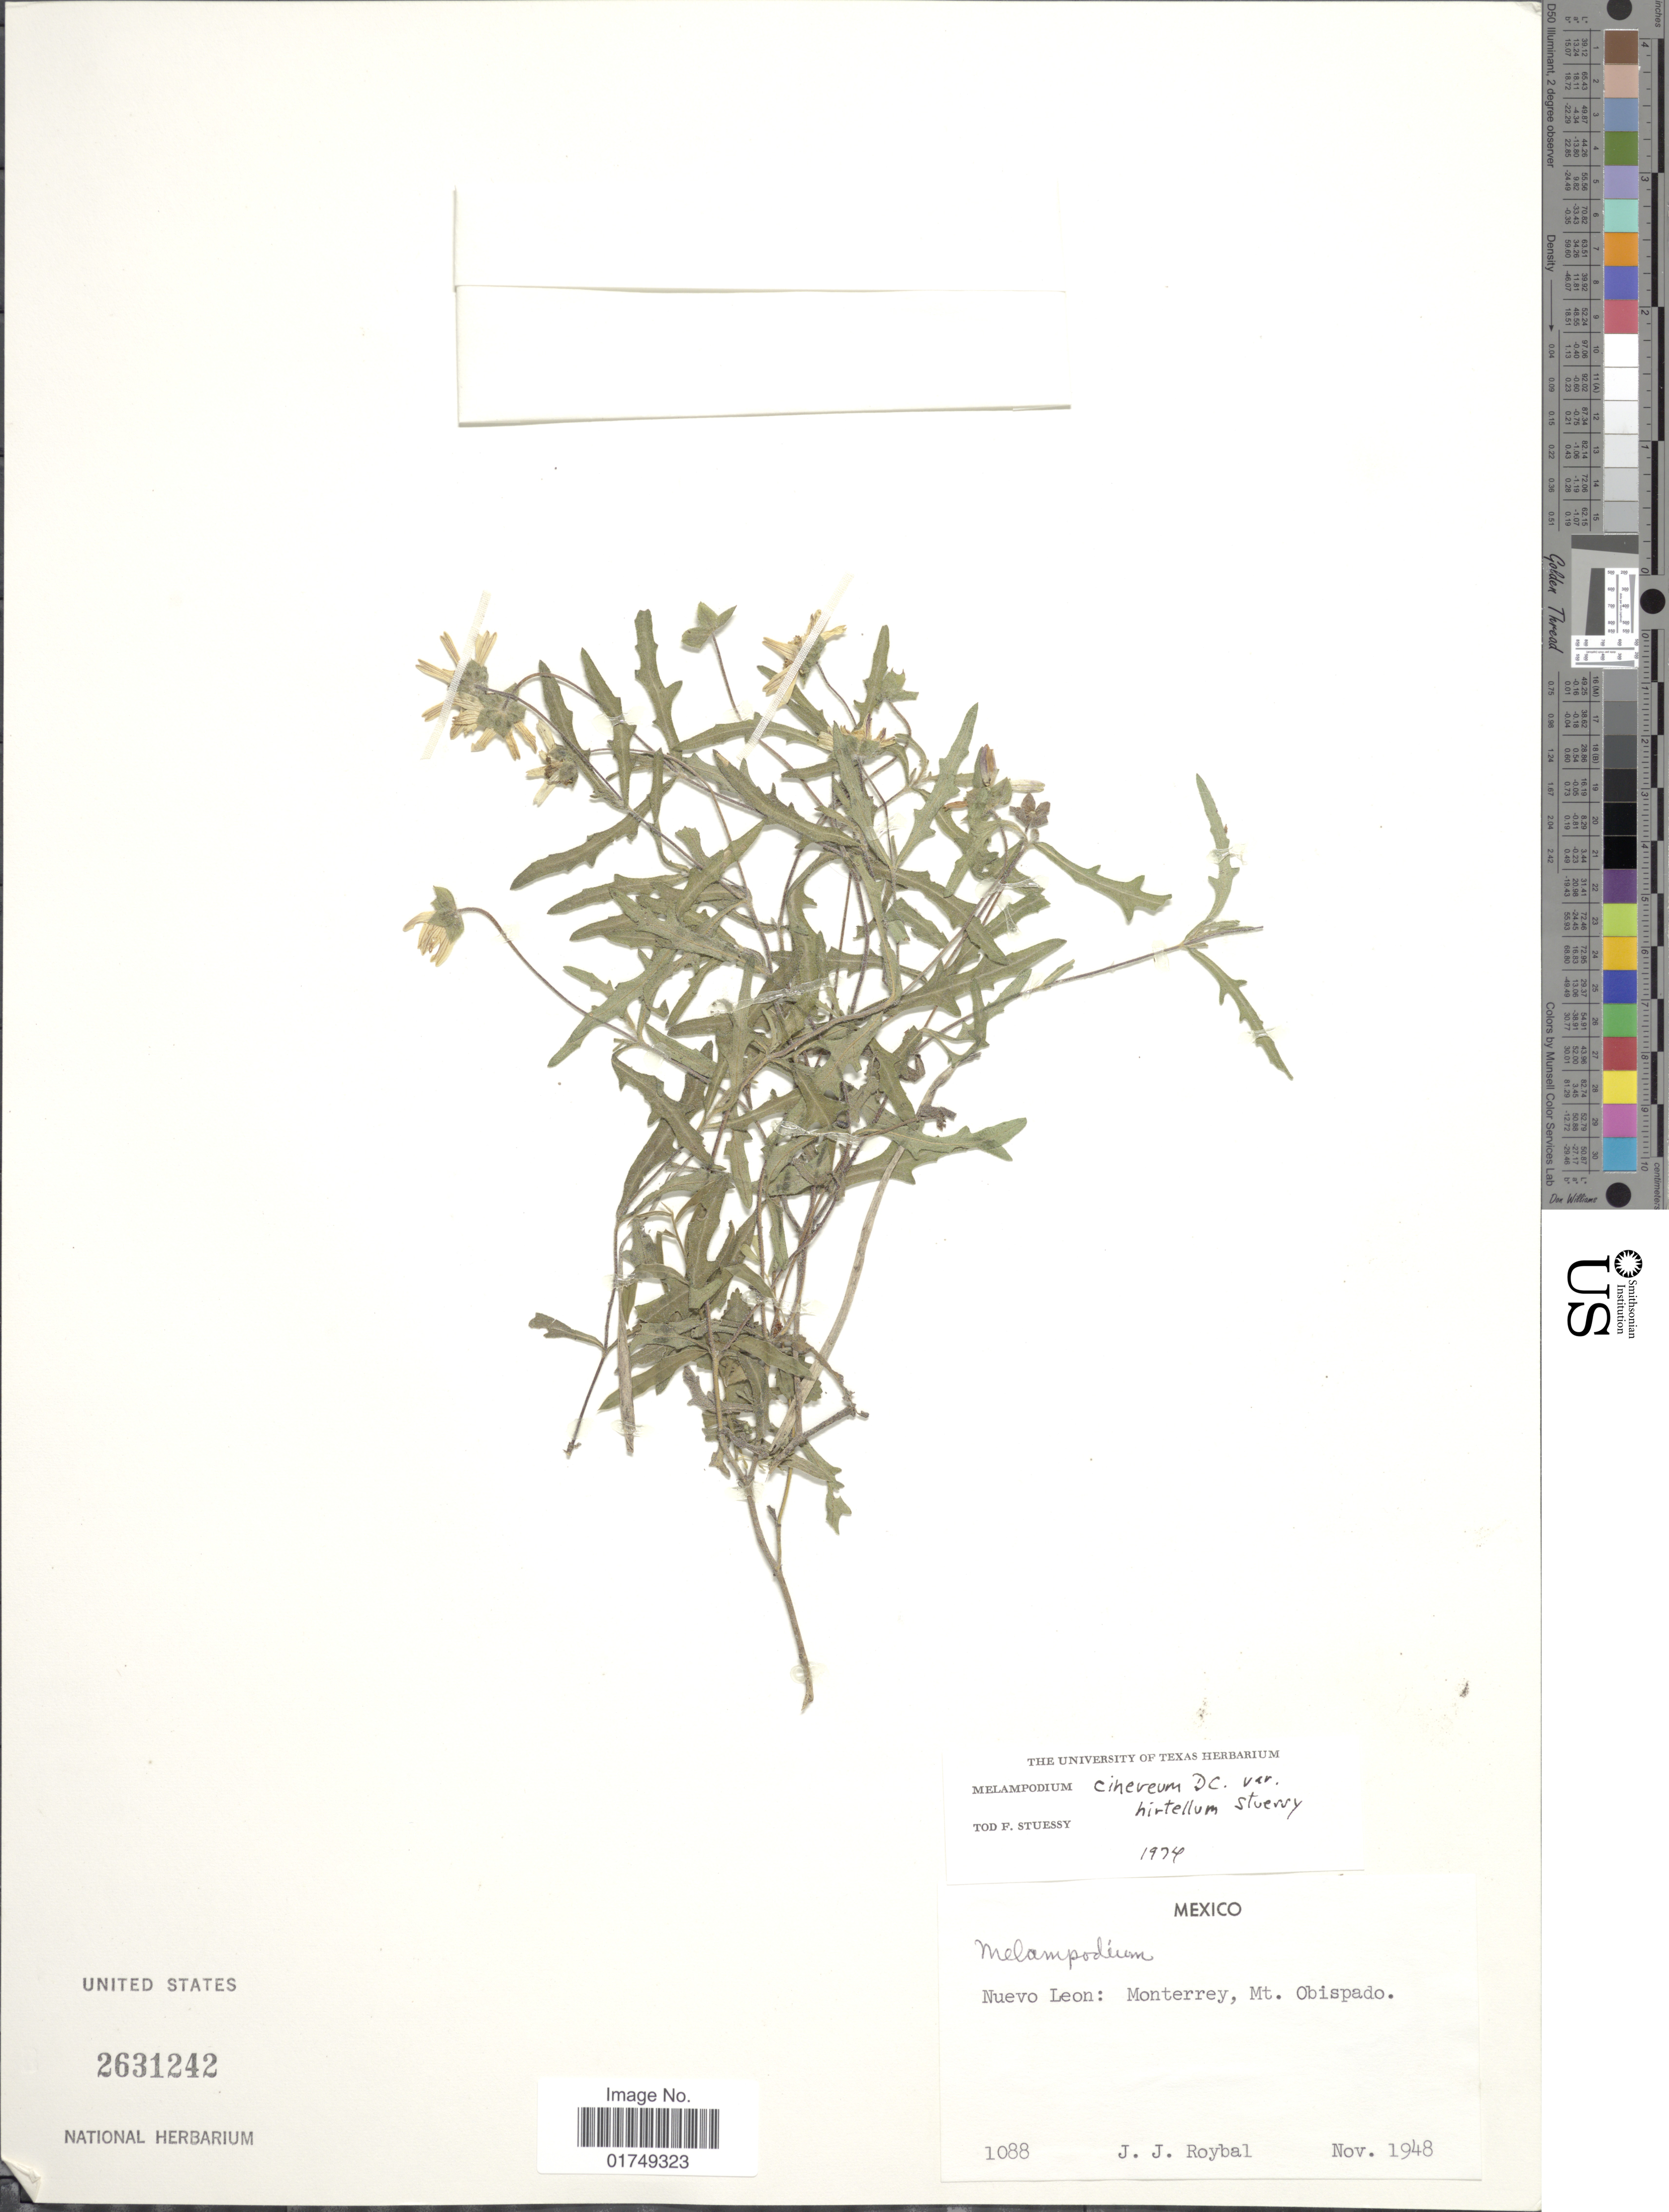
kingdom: Plantae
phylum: Tracheophyta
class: Magnoliopsida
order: Asterales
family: Asteraceae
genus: Melampodium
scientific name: Melampodium cinereum var. hirtellum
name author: Stuessy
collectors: J. J. Roybal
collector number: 1088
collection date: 1948-11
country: Mexico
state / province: Nuevo León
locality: Monterrey, Mt. Obispado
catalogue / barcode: US 2631242